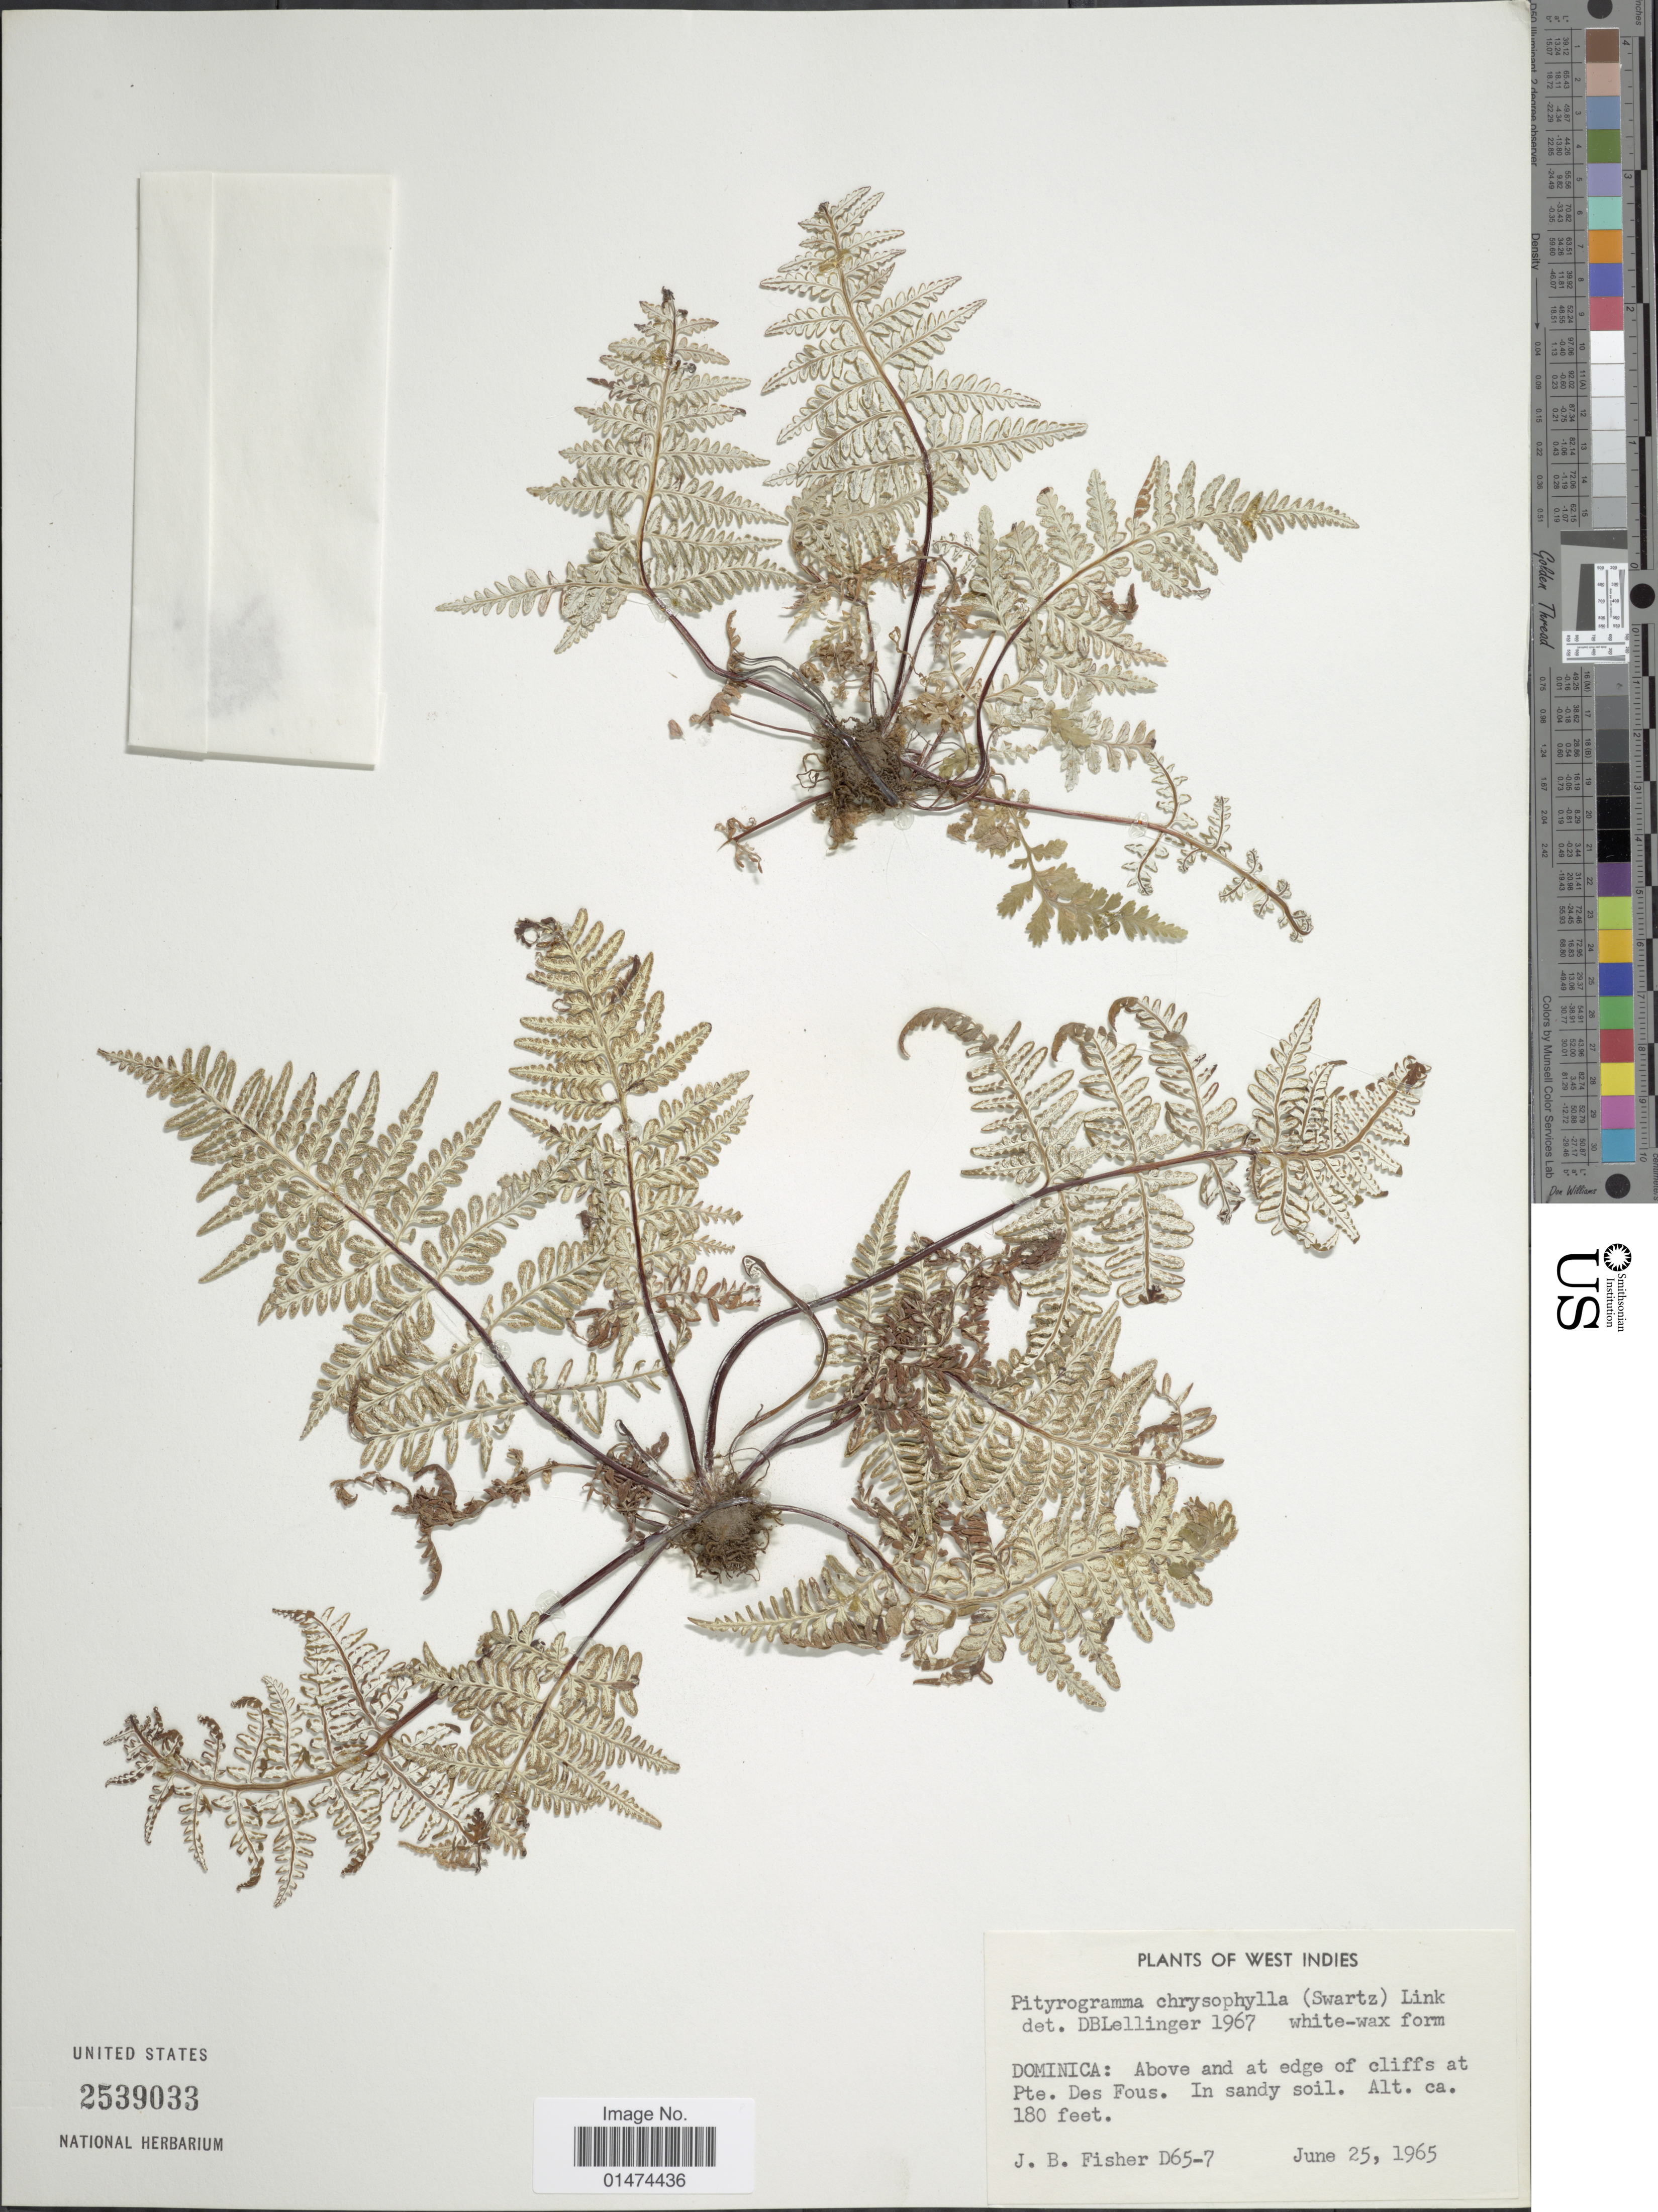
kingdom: Plantae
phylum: Tracheophyta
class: Polypodiopsida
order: Polypodiales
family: Pteridaceae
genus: Pityrogramma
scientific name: Pityrogramma chrysophylla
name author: (Sw.) Link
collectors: J. B. Fisher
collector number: D65-7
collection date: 1965-06-25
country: Dominica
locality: Above and at edge of cliffs at Pte. Des Fous.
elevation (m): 55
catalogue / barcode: US 2539033